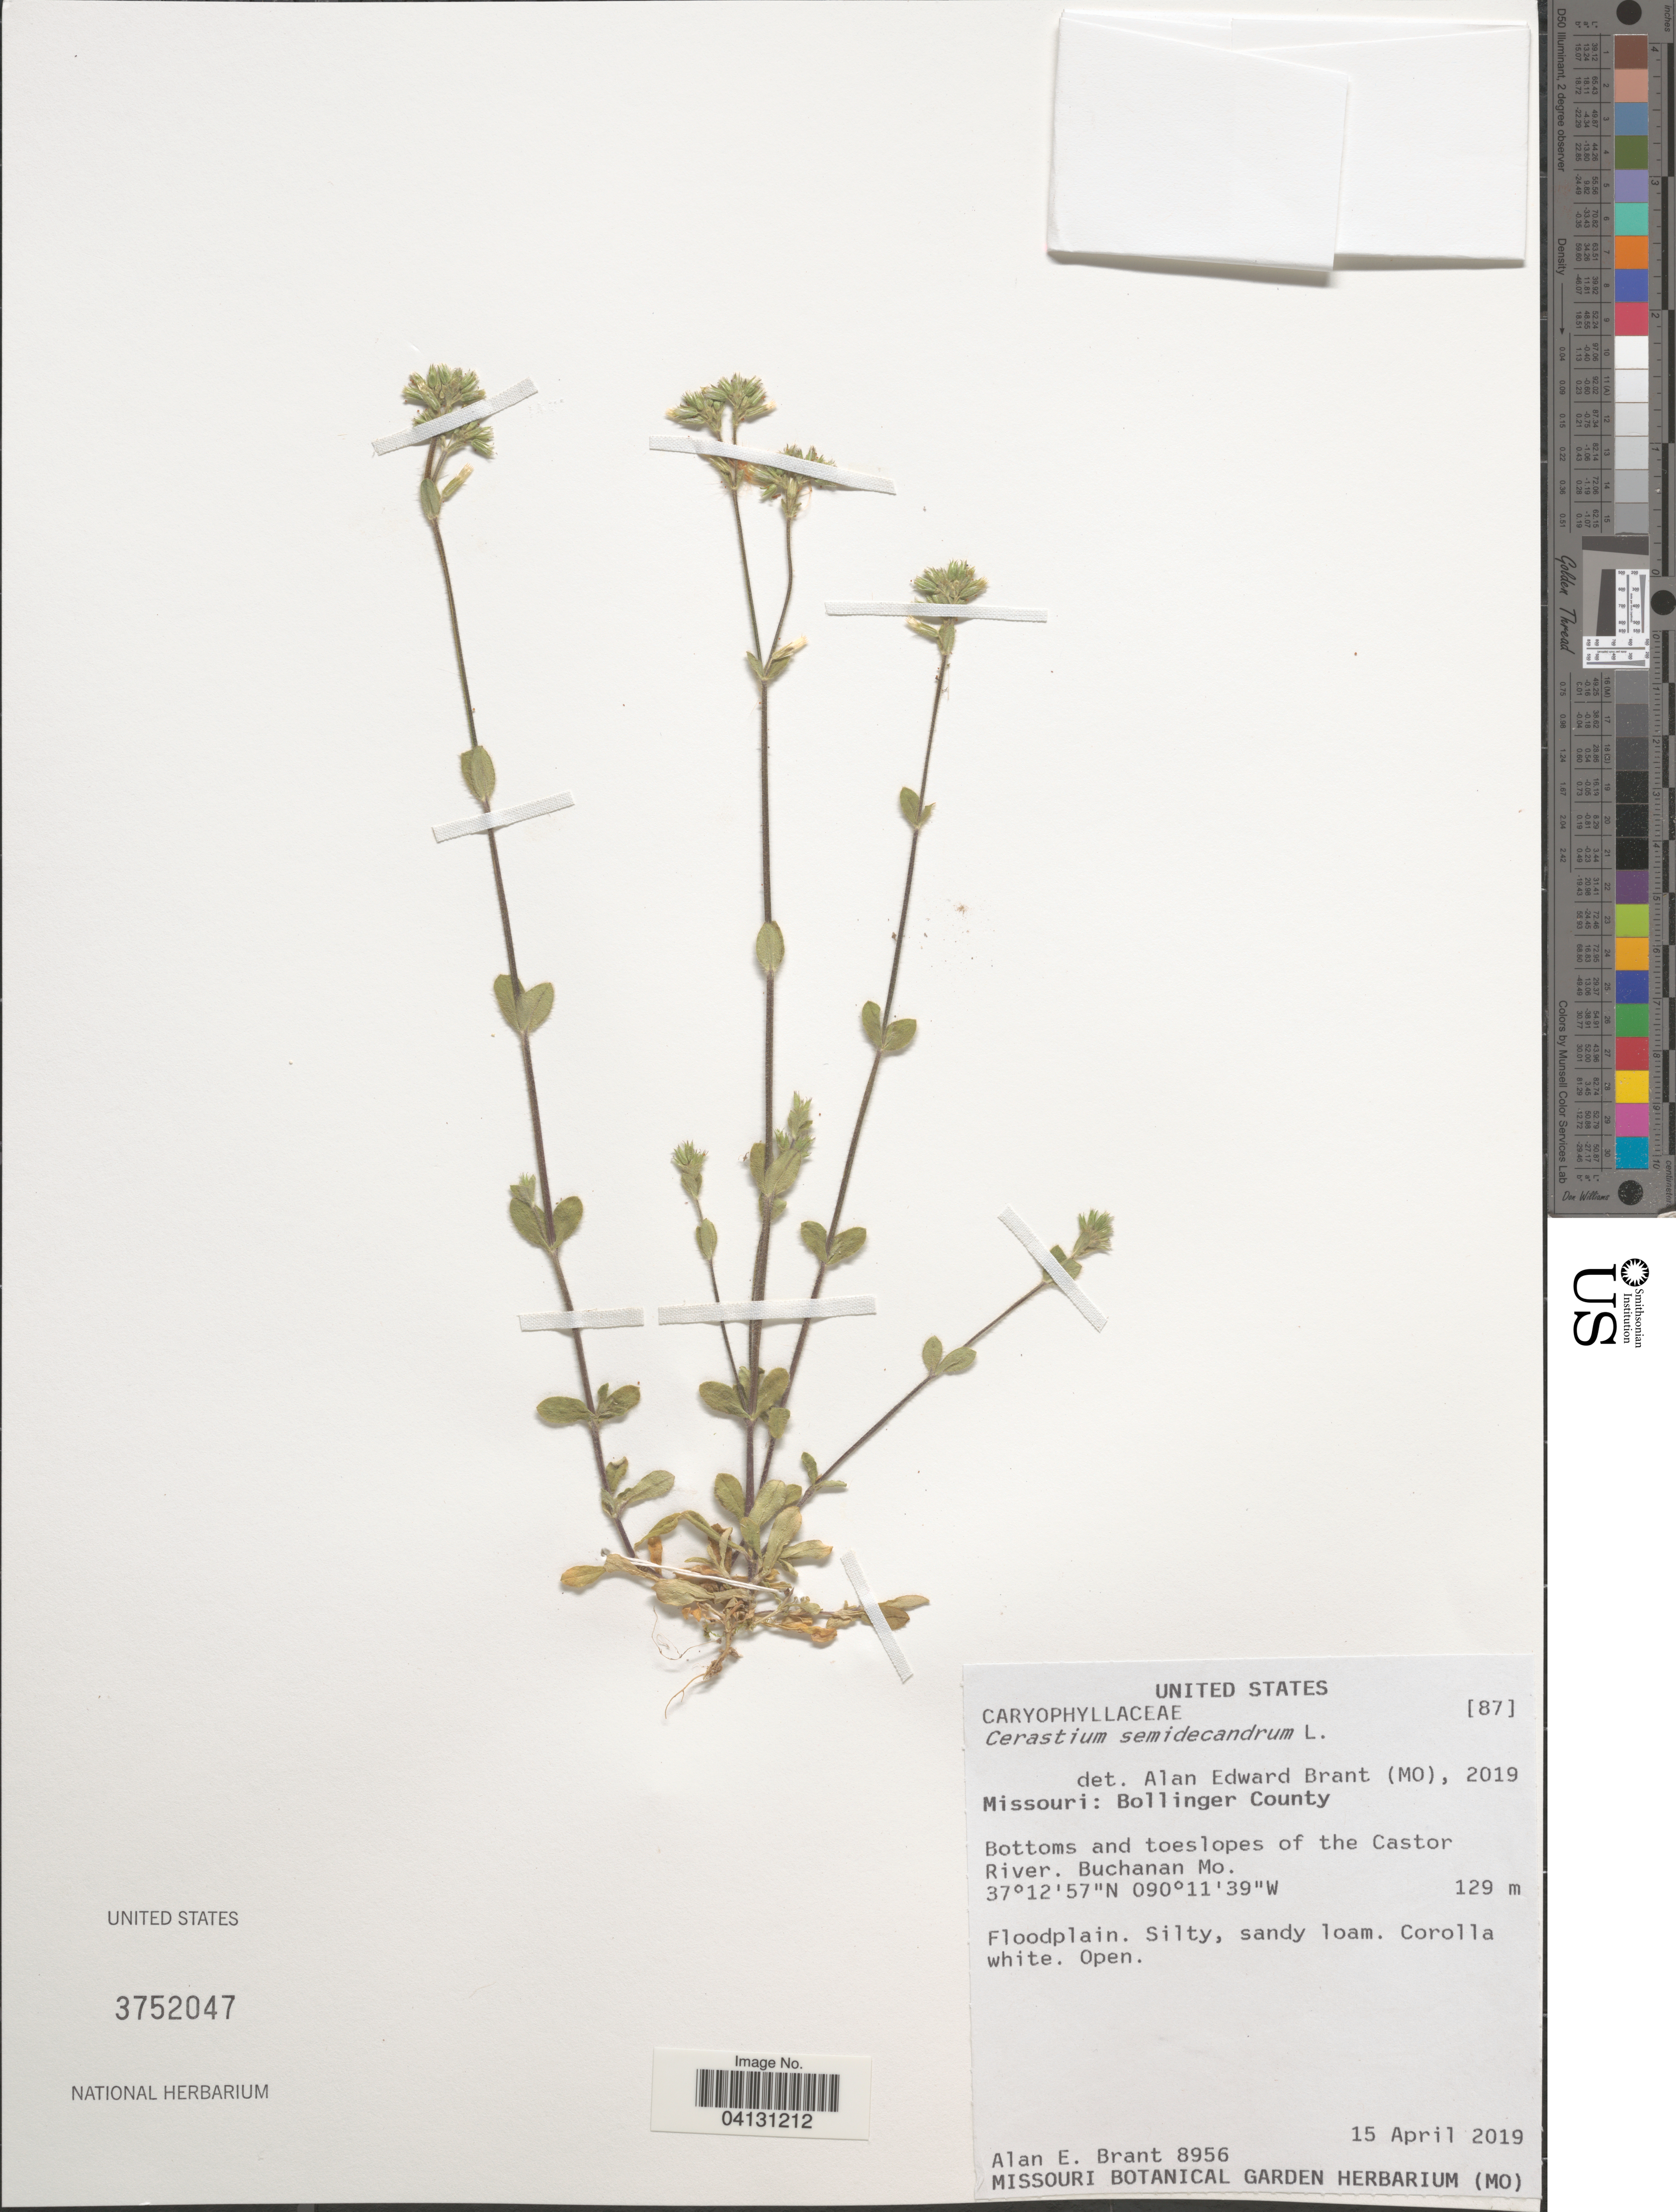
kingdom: Plantae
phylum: Tracheophyta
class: Magnoliopsida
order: Caryophyllales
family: Caryophyllaceae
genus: Cerastium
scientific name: Cerastium semidecandrum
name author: L.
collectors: A. Brant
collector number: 8956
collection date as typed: Transcribed d/m/y: 15/4/2019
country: United States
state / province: Missouri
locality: Bollinger County. Bottoms and toeslopes of the Castor River. Buchanan Mo.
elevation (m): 129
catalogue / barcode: US 3752047